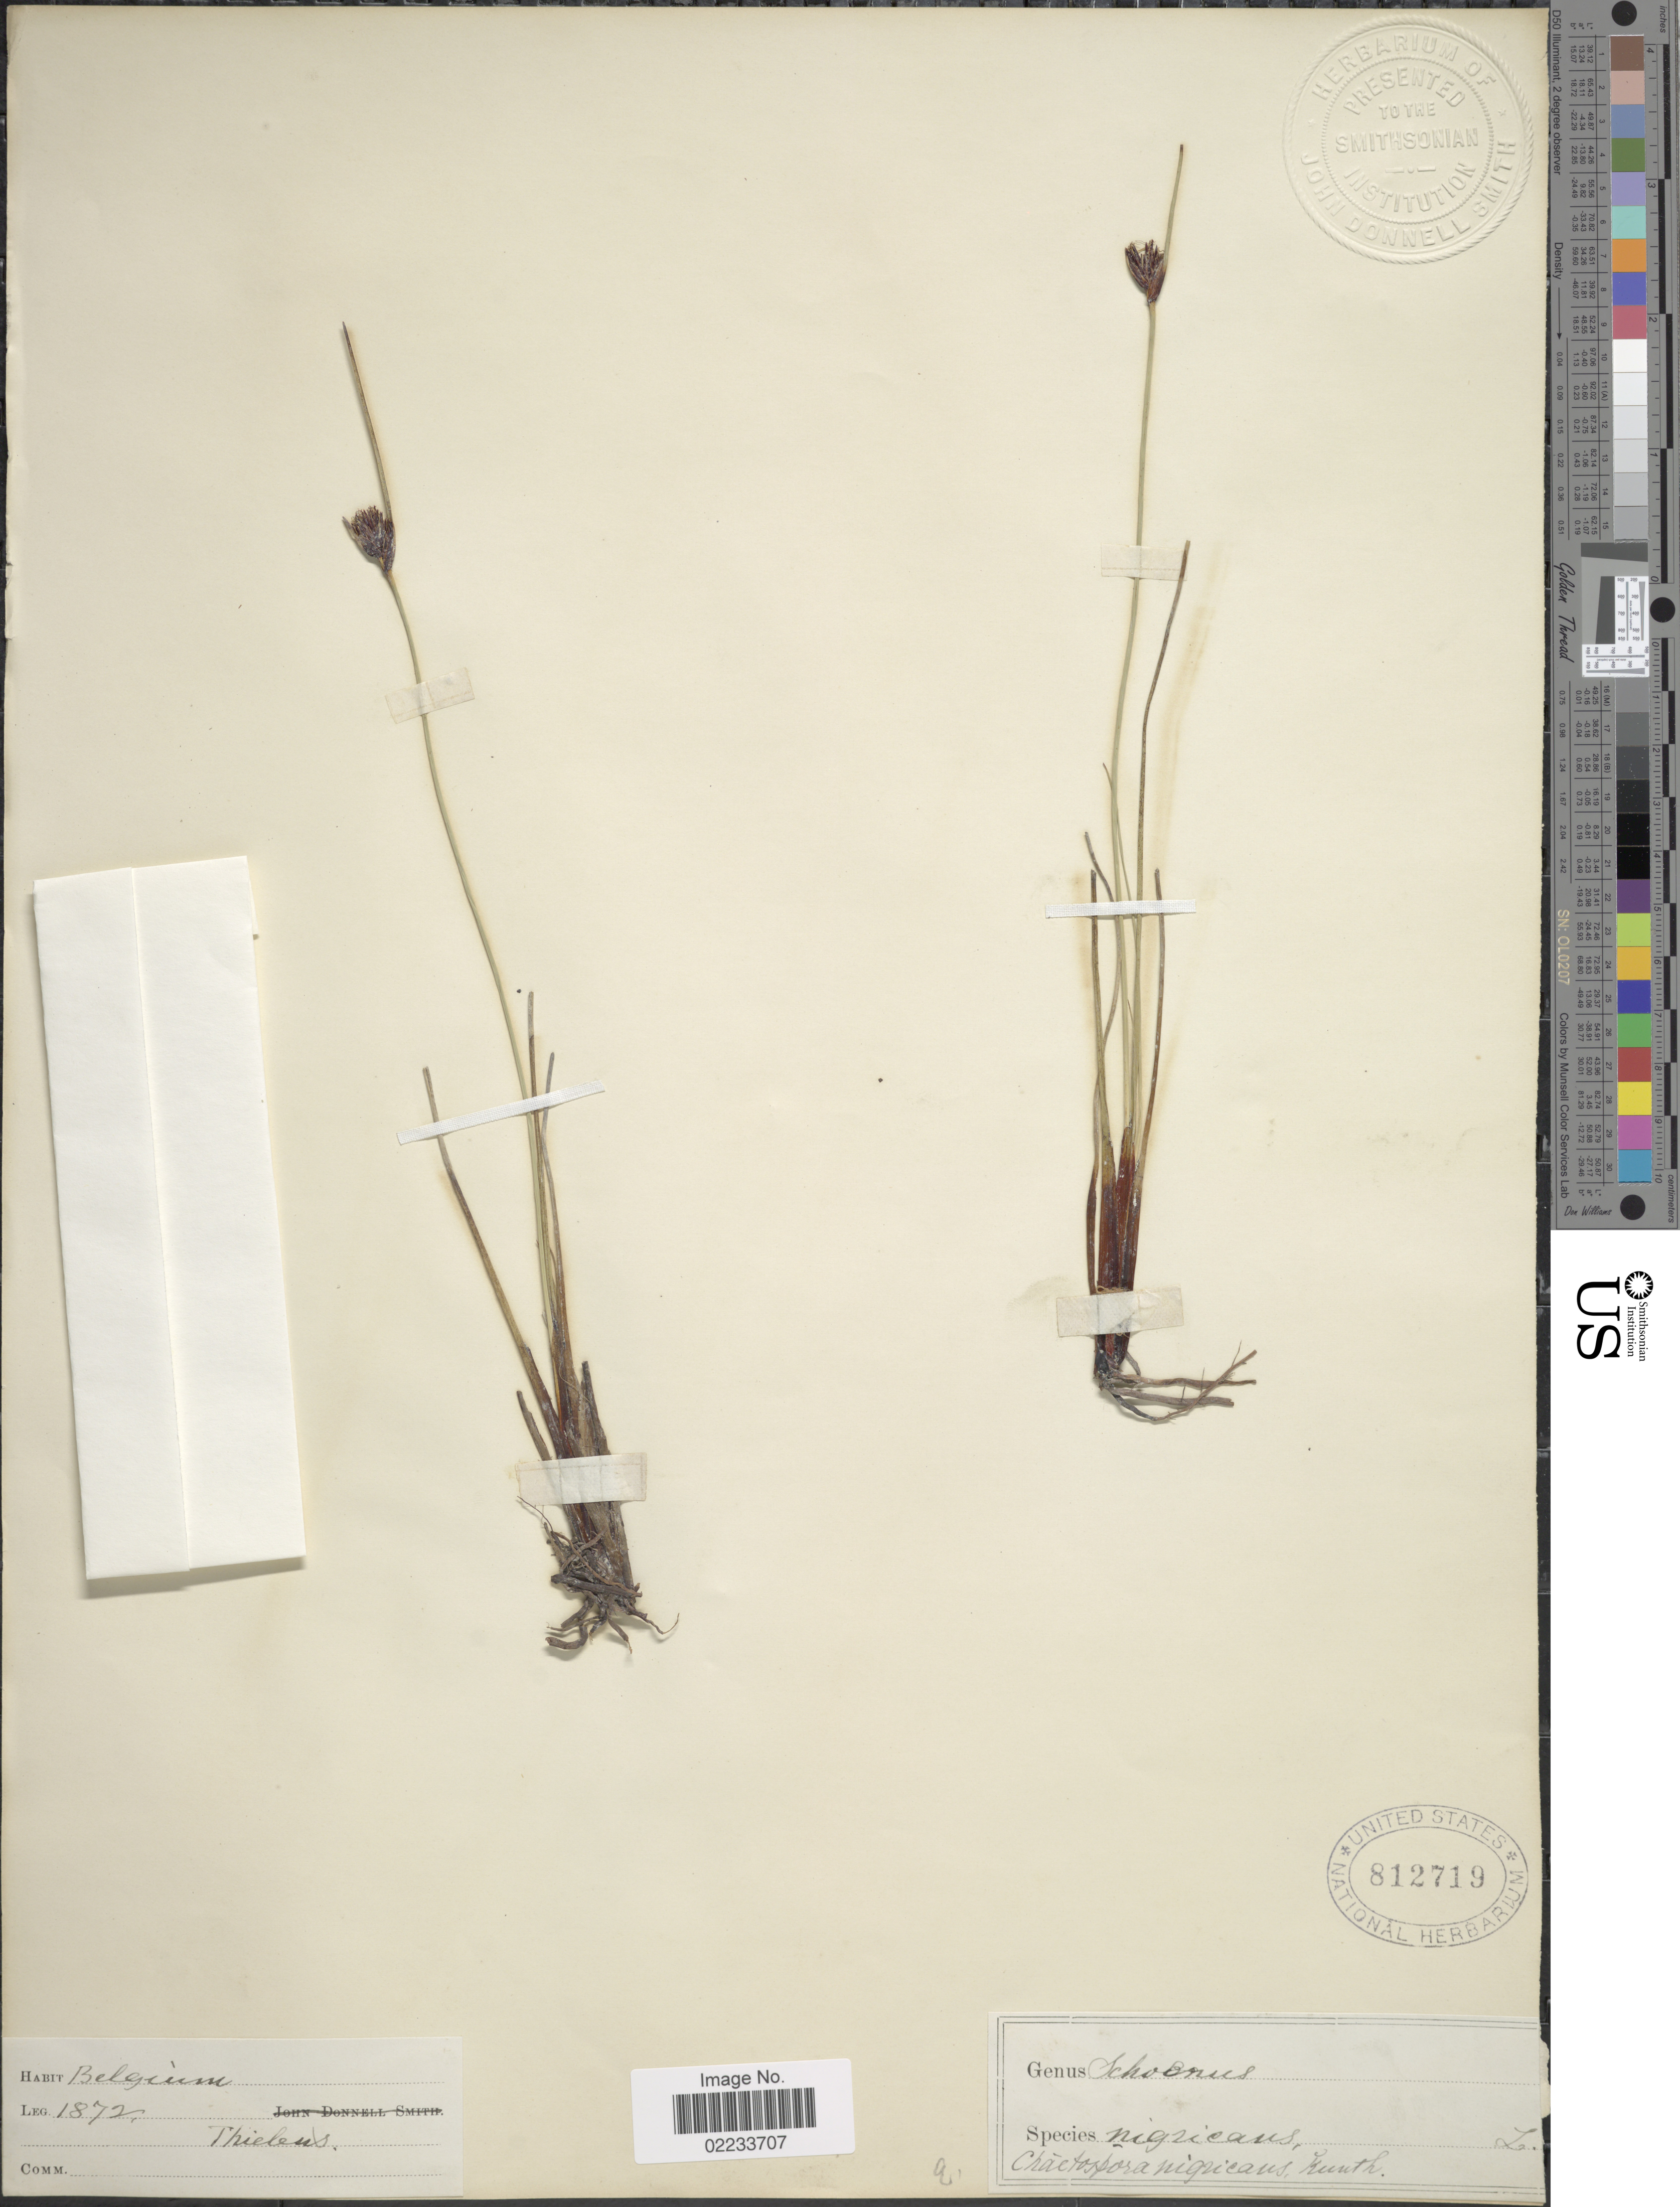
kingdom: Plantae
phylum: Tracheophyta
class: Liliopsida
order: Poales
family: Cyperaceae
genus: Schoenus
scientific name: Schoenus nigricans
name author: L.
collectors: A. Thielens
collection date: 1872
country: Belgium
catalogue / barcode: US 812719